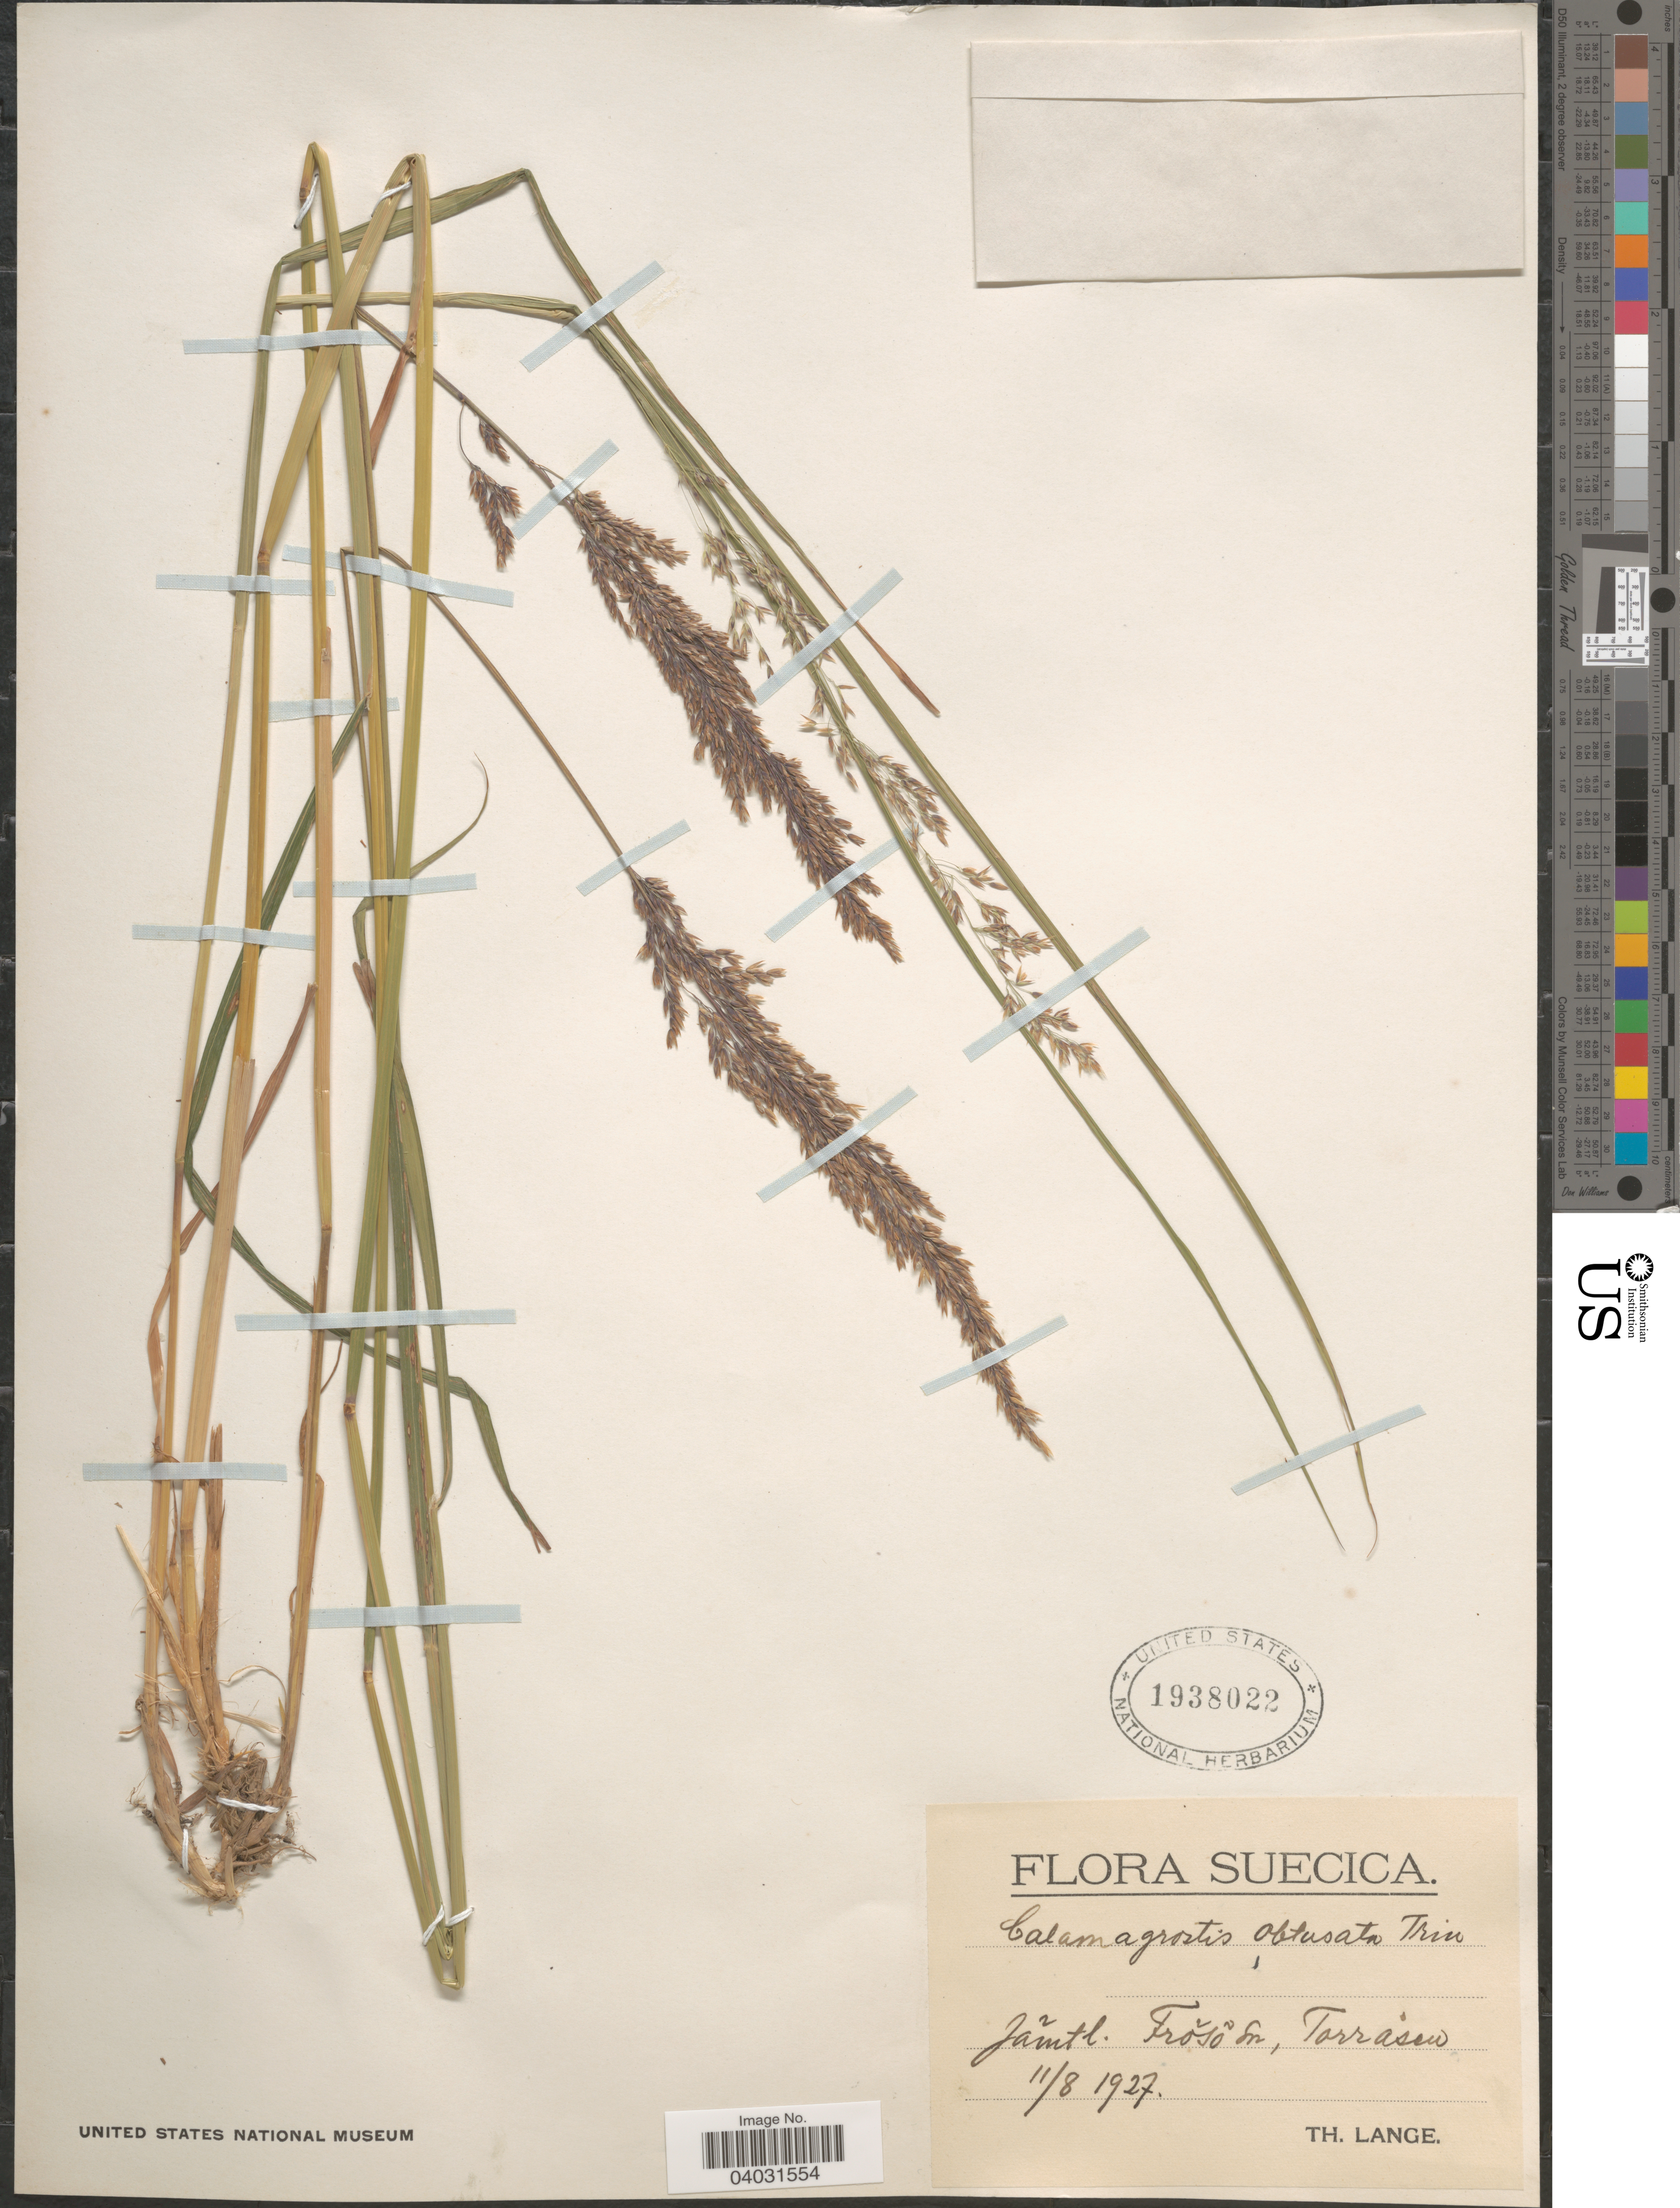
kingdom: Plantae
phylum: Tracheophyta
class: Liliopsida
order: Poales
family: Poaceae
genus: Calamagrostis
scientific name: Calamagrostis obtusata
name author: Trin.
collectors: T. Lange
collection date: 1927-08-11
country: Sweden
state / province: Jämtland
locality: Suecica. Jãmtl. Frŏsõ Sn, Torråsen.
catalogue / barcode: US 1938022